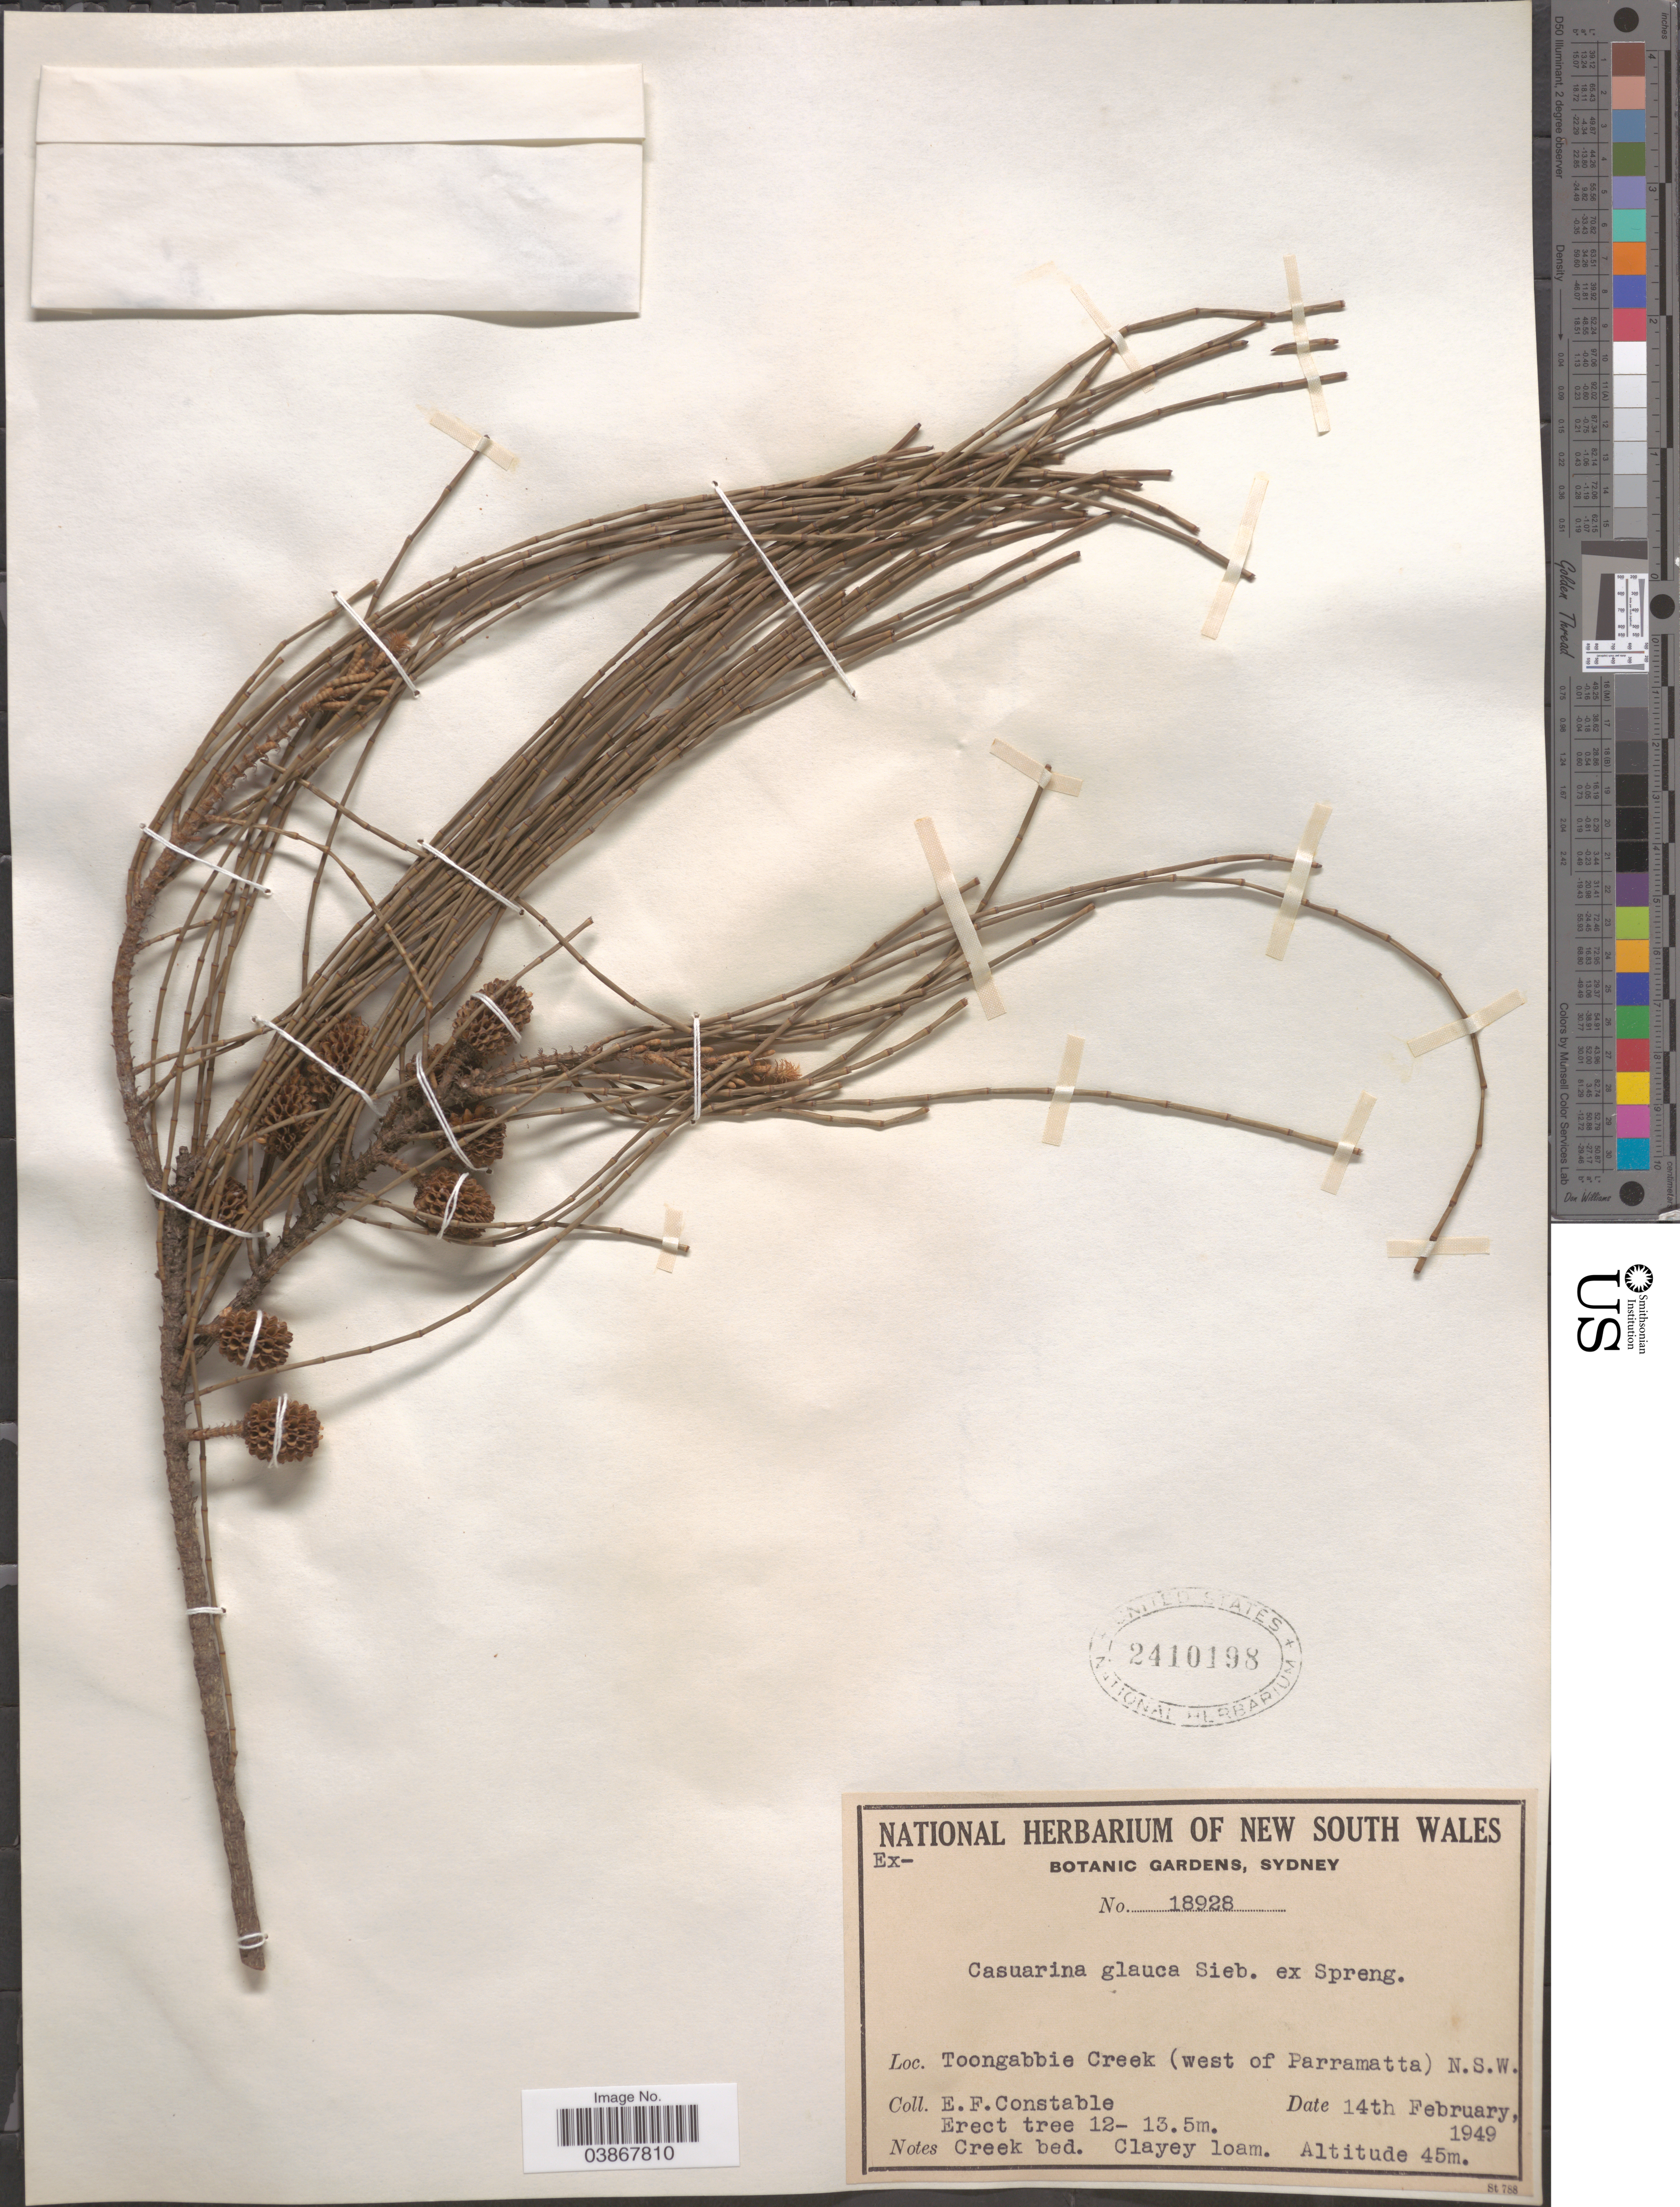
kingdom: Plantae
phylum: Tracheophyta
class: Magnoliopsida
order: Fagales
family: Casuarinaceae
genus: Casuarina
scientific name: Casuarina glauca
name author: Sieber ex Spreng.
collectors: E. F. Constable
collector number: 18928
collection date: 1949-02-14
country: Australia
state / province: New South Wales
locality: Toongabbie Creek (west of Parramatta).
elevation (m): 45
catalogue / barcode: US 2410198